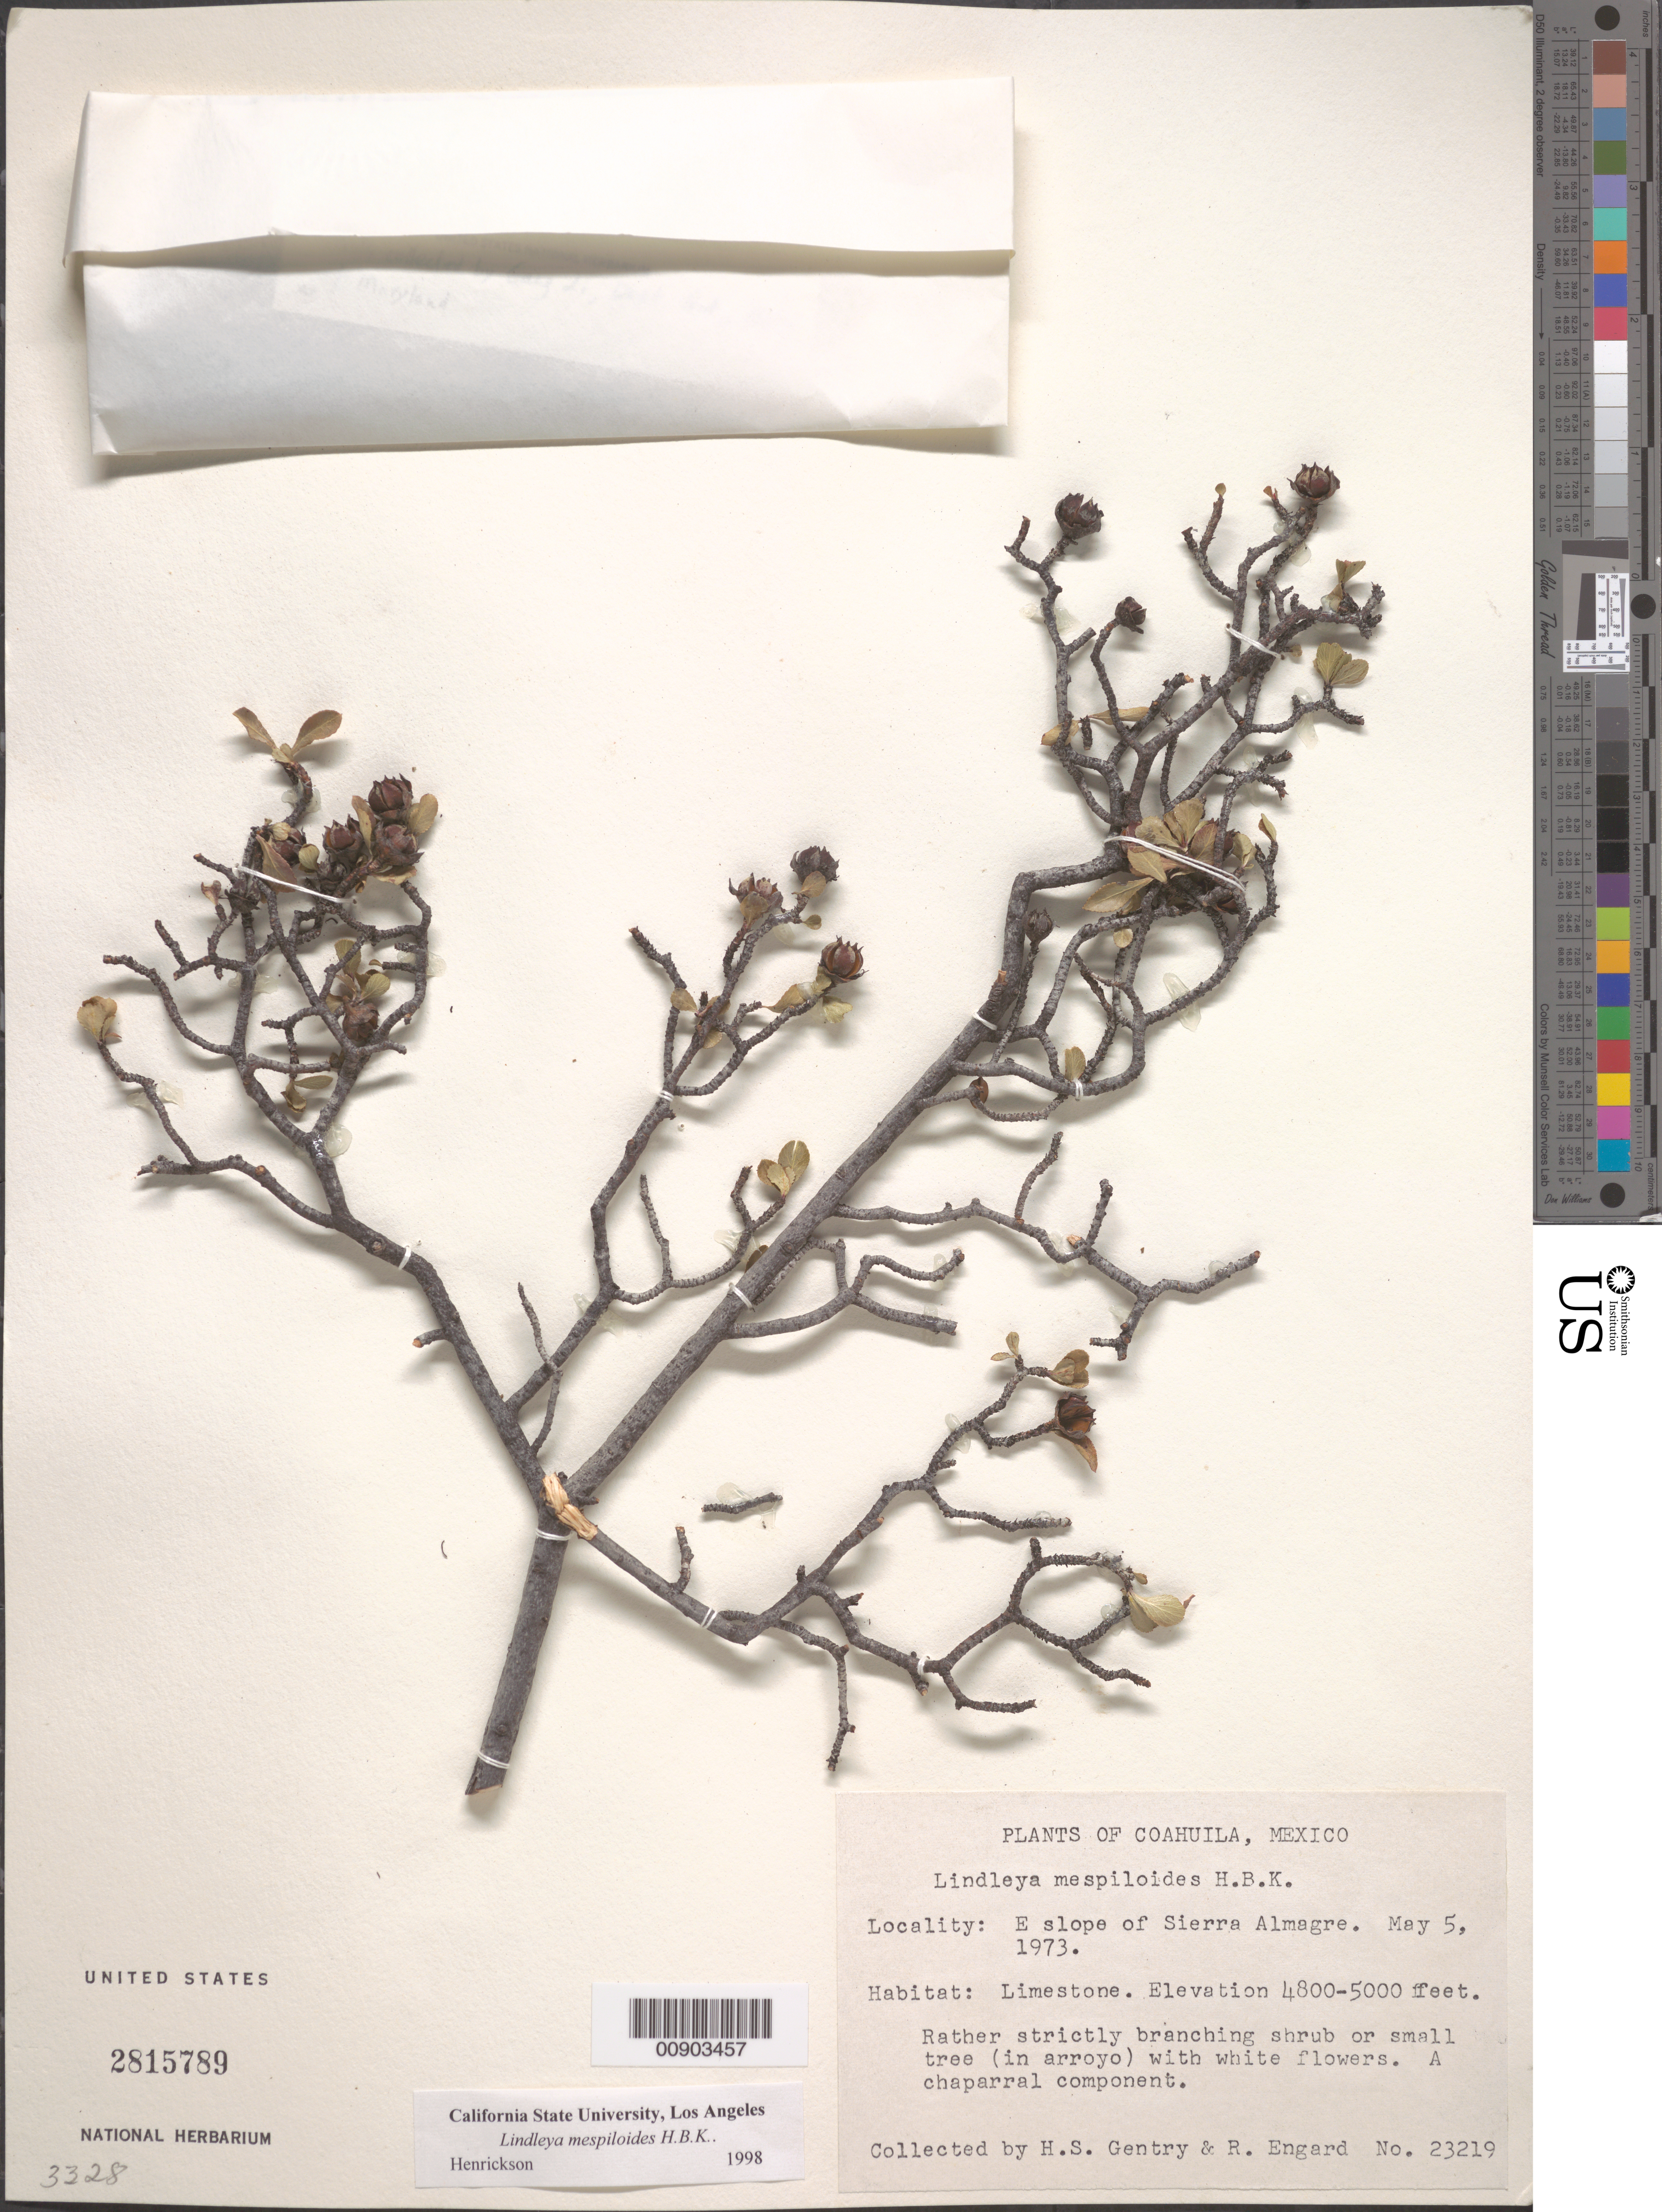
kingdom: Plantae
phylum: Tracheophyta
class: Magnoliopsida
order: Rosales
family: Rosaceae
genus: Lindleya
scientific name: Lindleya mespiloides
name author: Kunth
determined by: Henrickson, James, (CSLA), California State University at Los Angeles (UNITED STATES)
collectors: H. S. Gentry & R. Engard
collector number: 23219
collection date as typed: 05 May 1973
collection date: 1973-05-05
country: Mexico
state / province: Coahuila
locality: E slope of Sierra Almagre.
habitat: Limestone. In arroyo.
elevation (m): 1463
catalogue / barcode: US 2815789